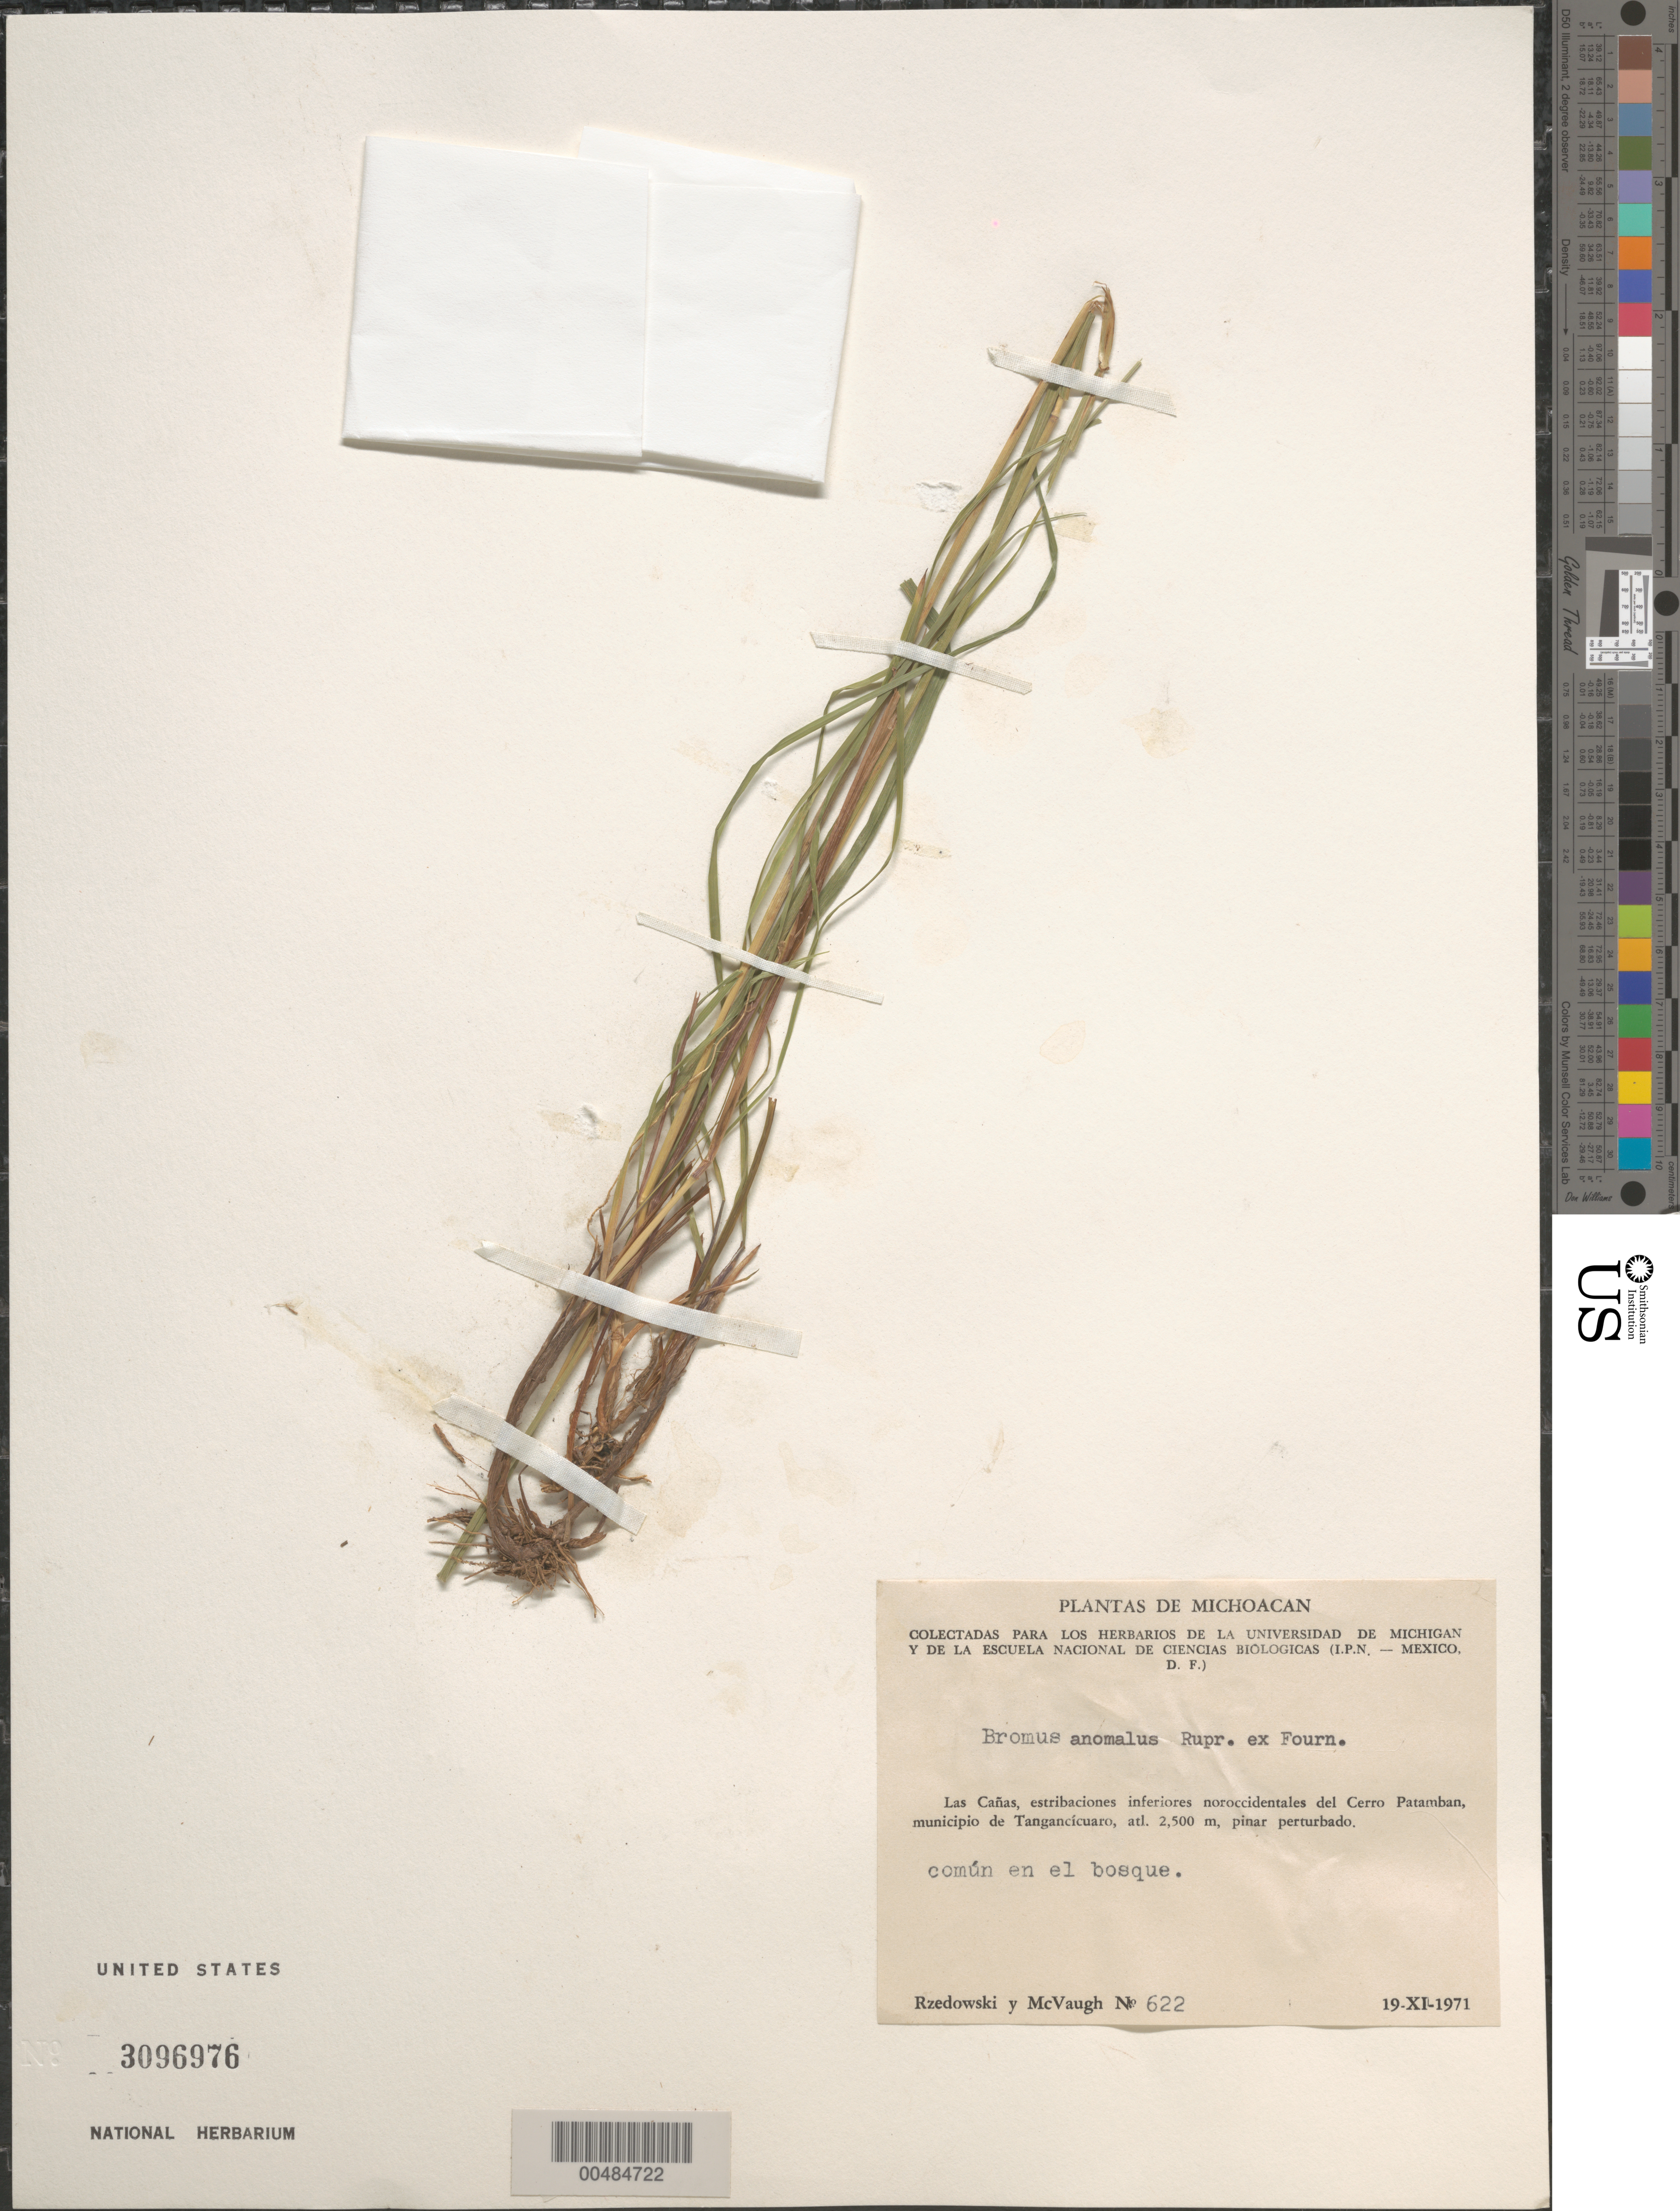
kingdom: Plantae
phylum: Tracheophyta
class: Liliopsida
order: Poales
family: Poaceae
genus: Bromus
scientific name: Bromus anomalus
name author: Rupr. ex E. Fourn.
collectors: J. Rzedowski & R. McVaugh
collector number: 622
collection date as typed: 19 Nov 1971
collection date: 1971-11-19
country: Mexico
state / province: Michoacán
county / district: Tanganc¡cuaro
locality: Las Ca¤as, estribaciones inferiores noroccidentales del Cerro Patamban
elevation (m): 2500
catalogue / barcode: US 3096976